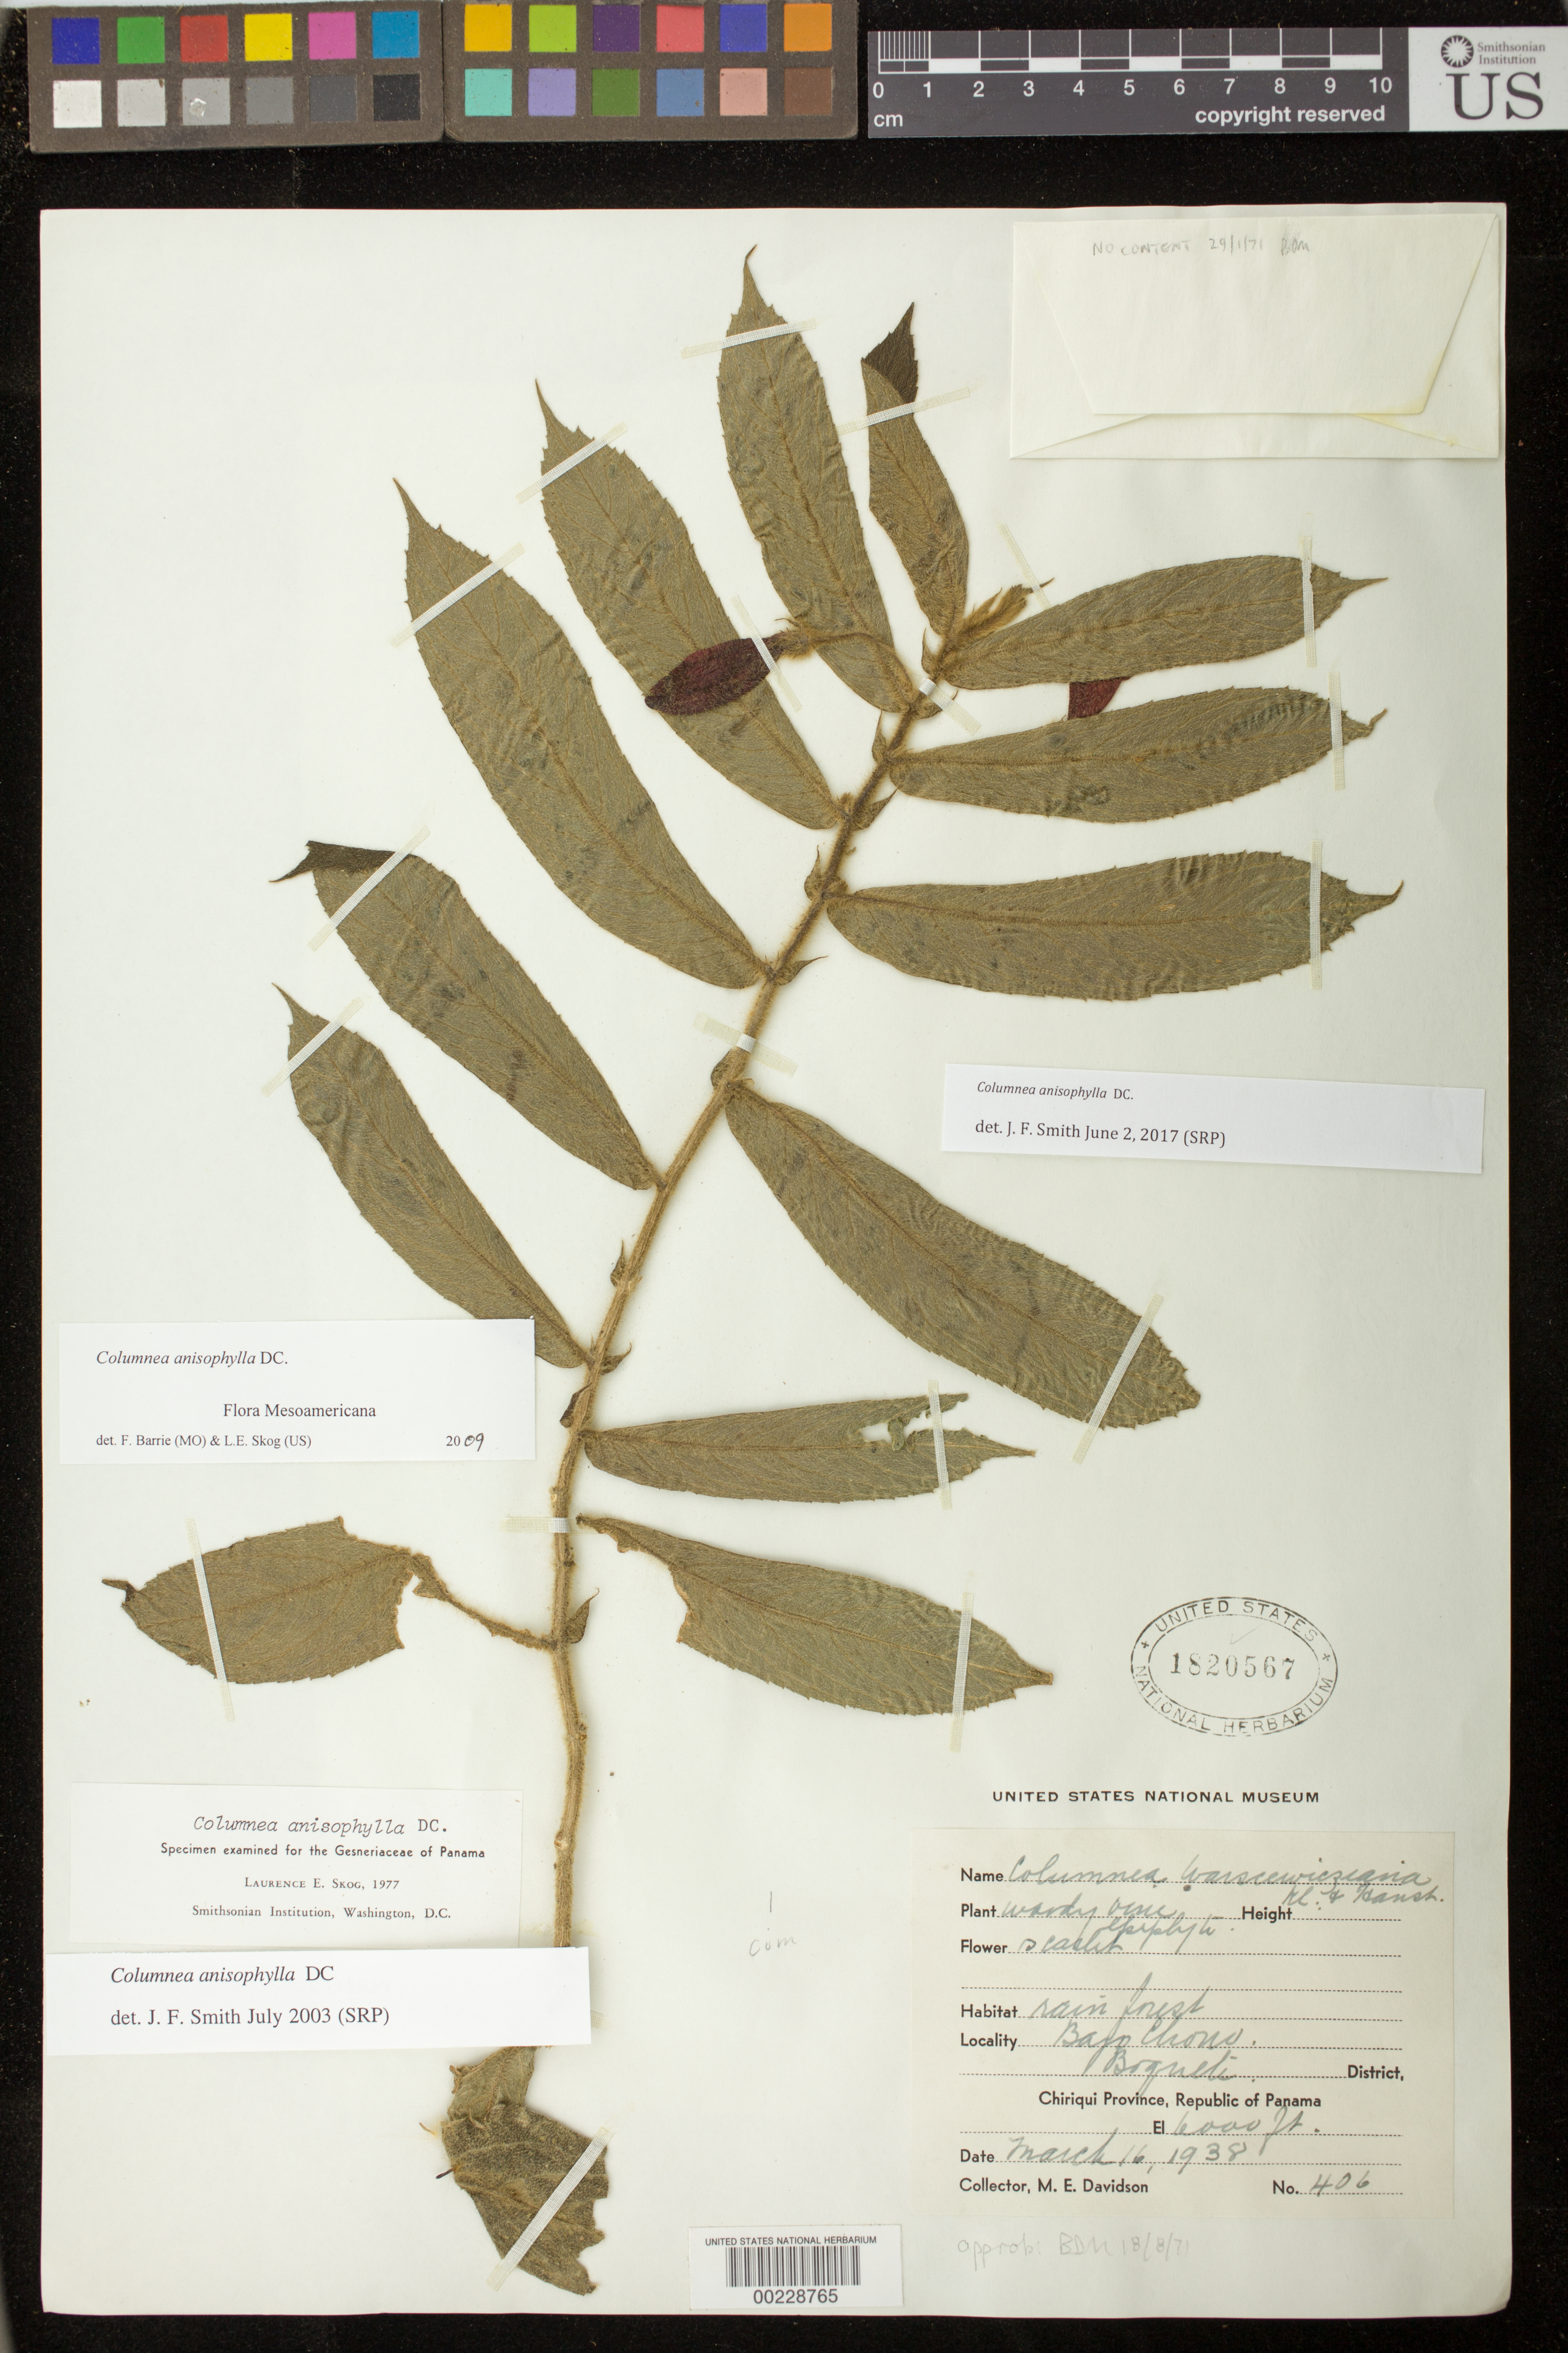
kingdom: Plantae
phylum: Tracheophyta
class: Magnoliopsida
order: Lamiales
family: Gesneriaceae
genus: Columnea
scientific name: Columnea anisophylla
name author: DC.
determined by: Smith, J. F.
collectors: M. E. Davidson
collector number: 406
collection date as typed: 16 Mar 1938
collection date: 1938-03-16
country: Panama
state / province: Chiriquí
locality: Bajo Chorro, Boquete District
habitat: Rain forest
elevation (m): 1829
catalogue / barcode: US 1820567